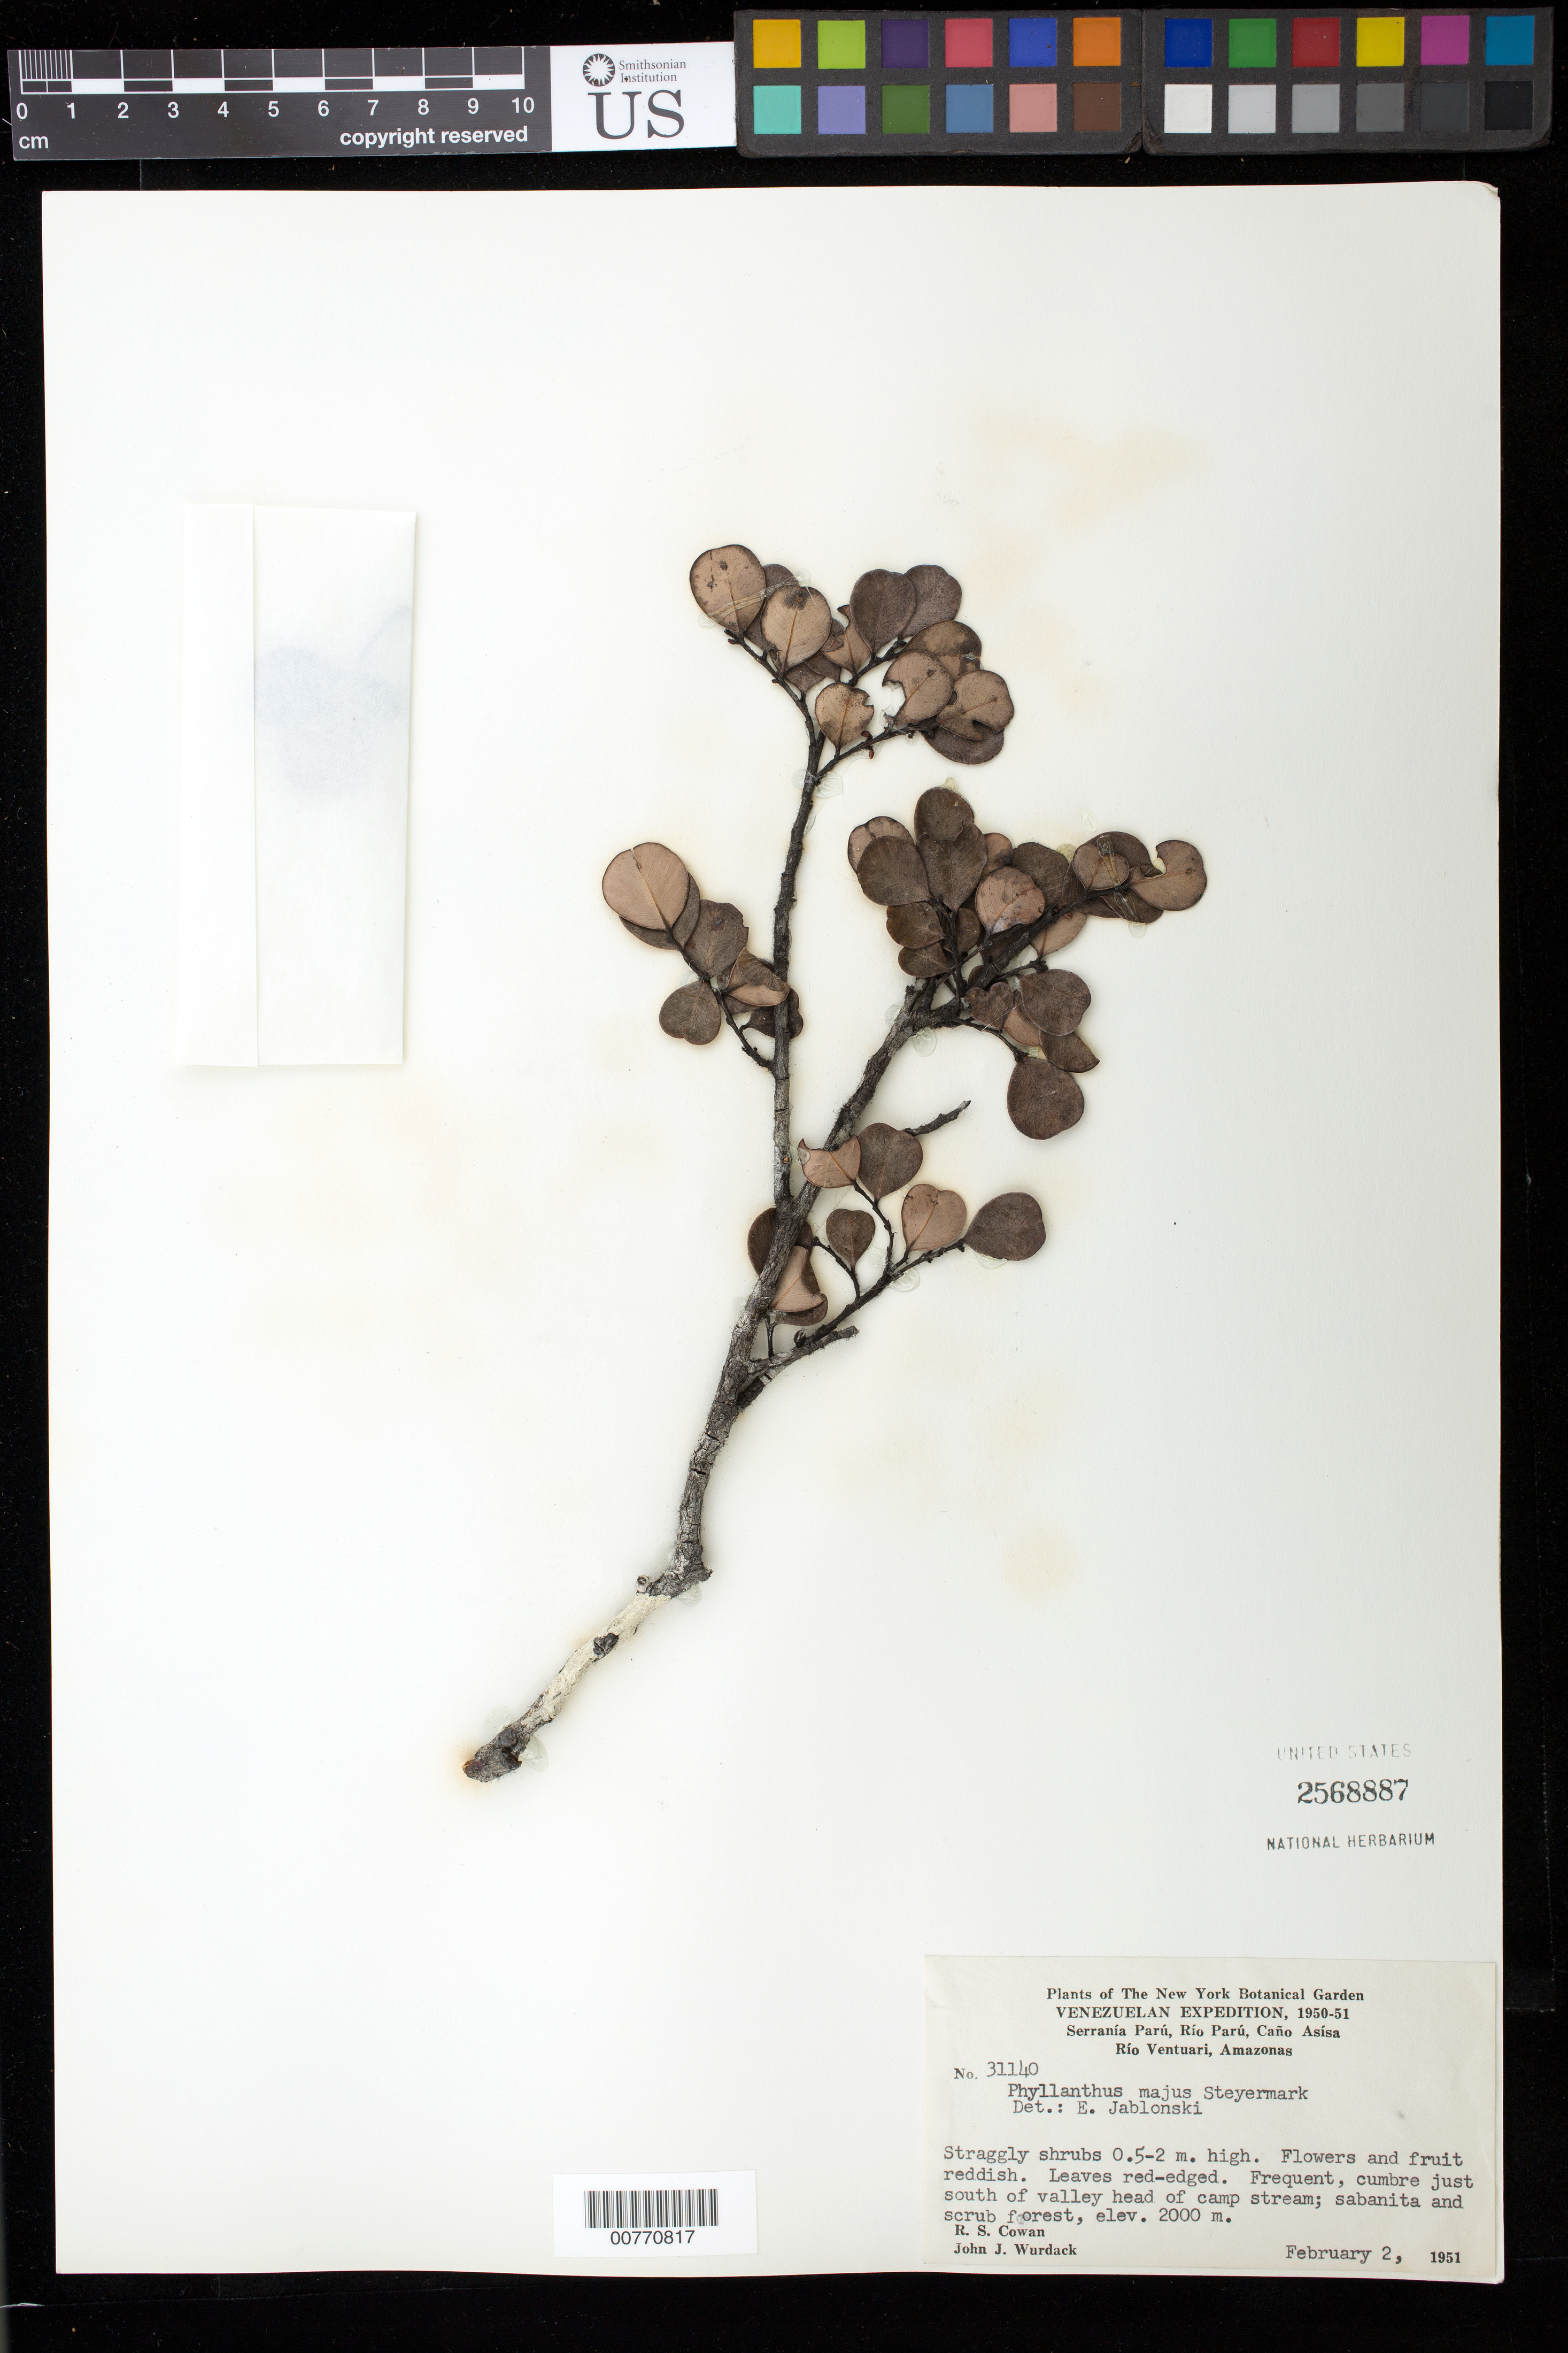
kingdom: Plantae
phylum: Tracheophyta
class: Magnoliopsida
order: Malpighiales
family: Phyllanthaceae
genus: Phyllanthus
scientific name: Phyllanthus majus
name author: Steyerm.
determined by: Jablonski, E. F.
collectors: R. S. Cowan & J. J. Wurdack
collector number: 31140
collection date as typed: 2-Feb-51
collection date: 1951-02-02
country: Venezuela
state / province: Amazonas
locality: Serranía Parú, Río Ventuari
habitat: Sabanita and scrub forest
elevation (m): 2000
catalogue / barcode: US 2568887